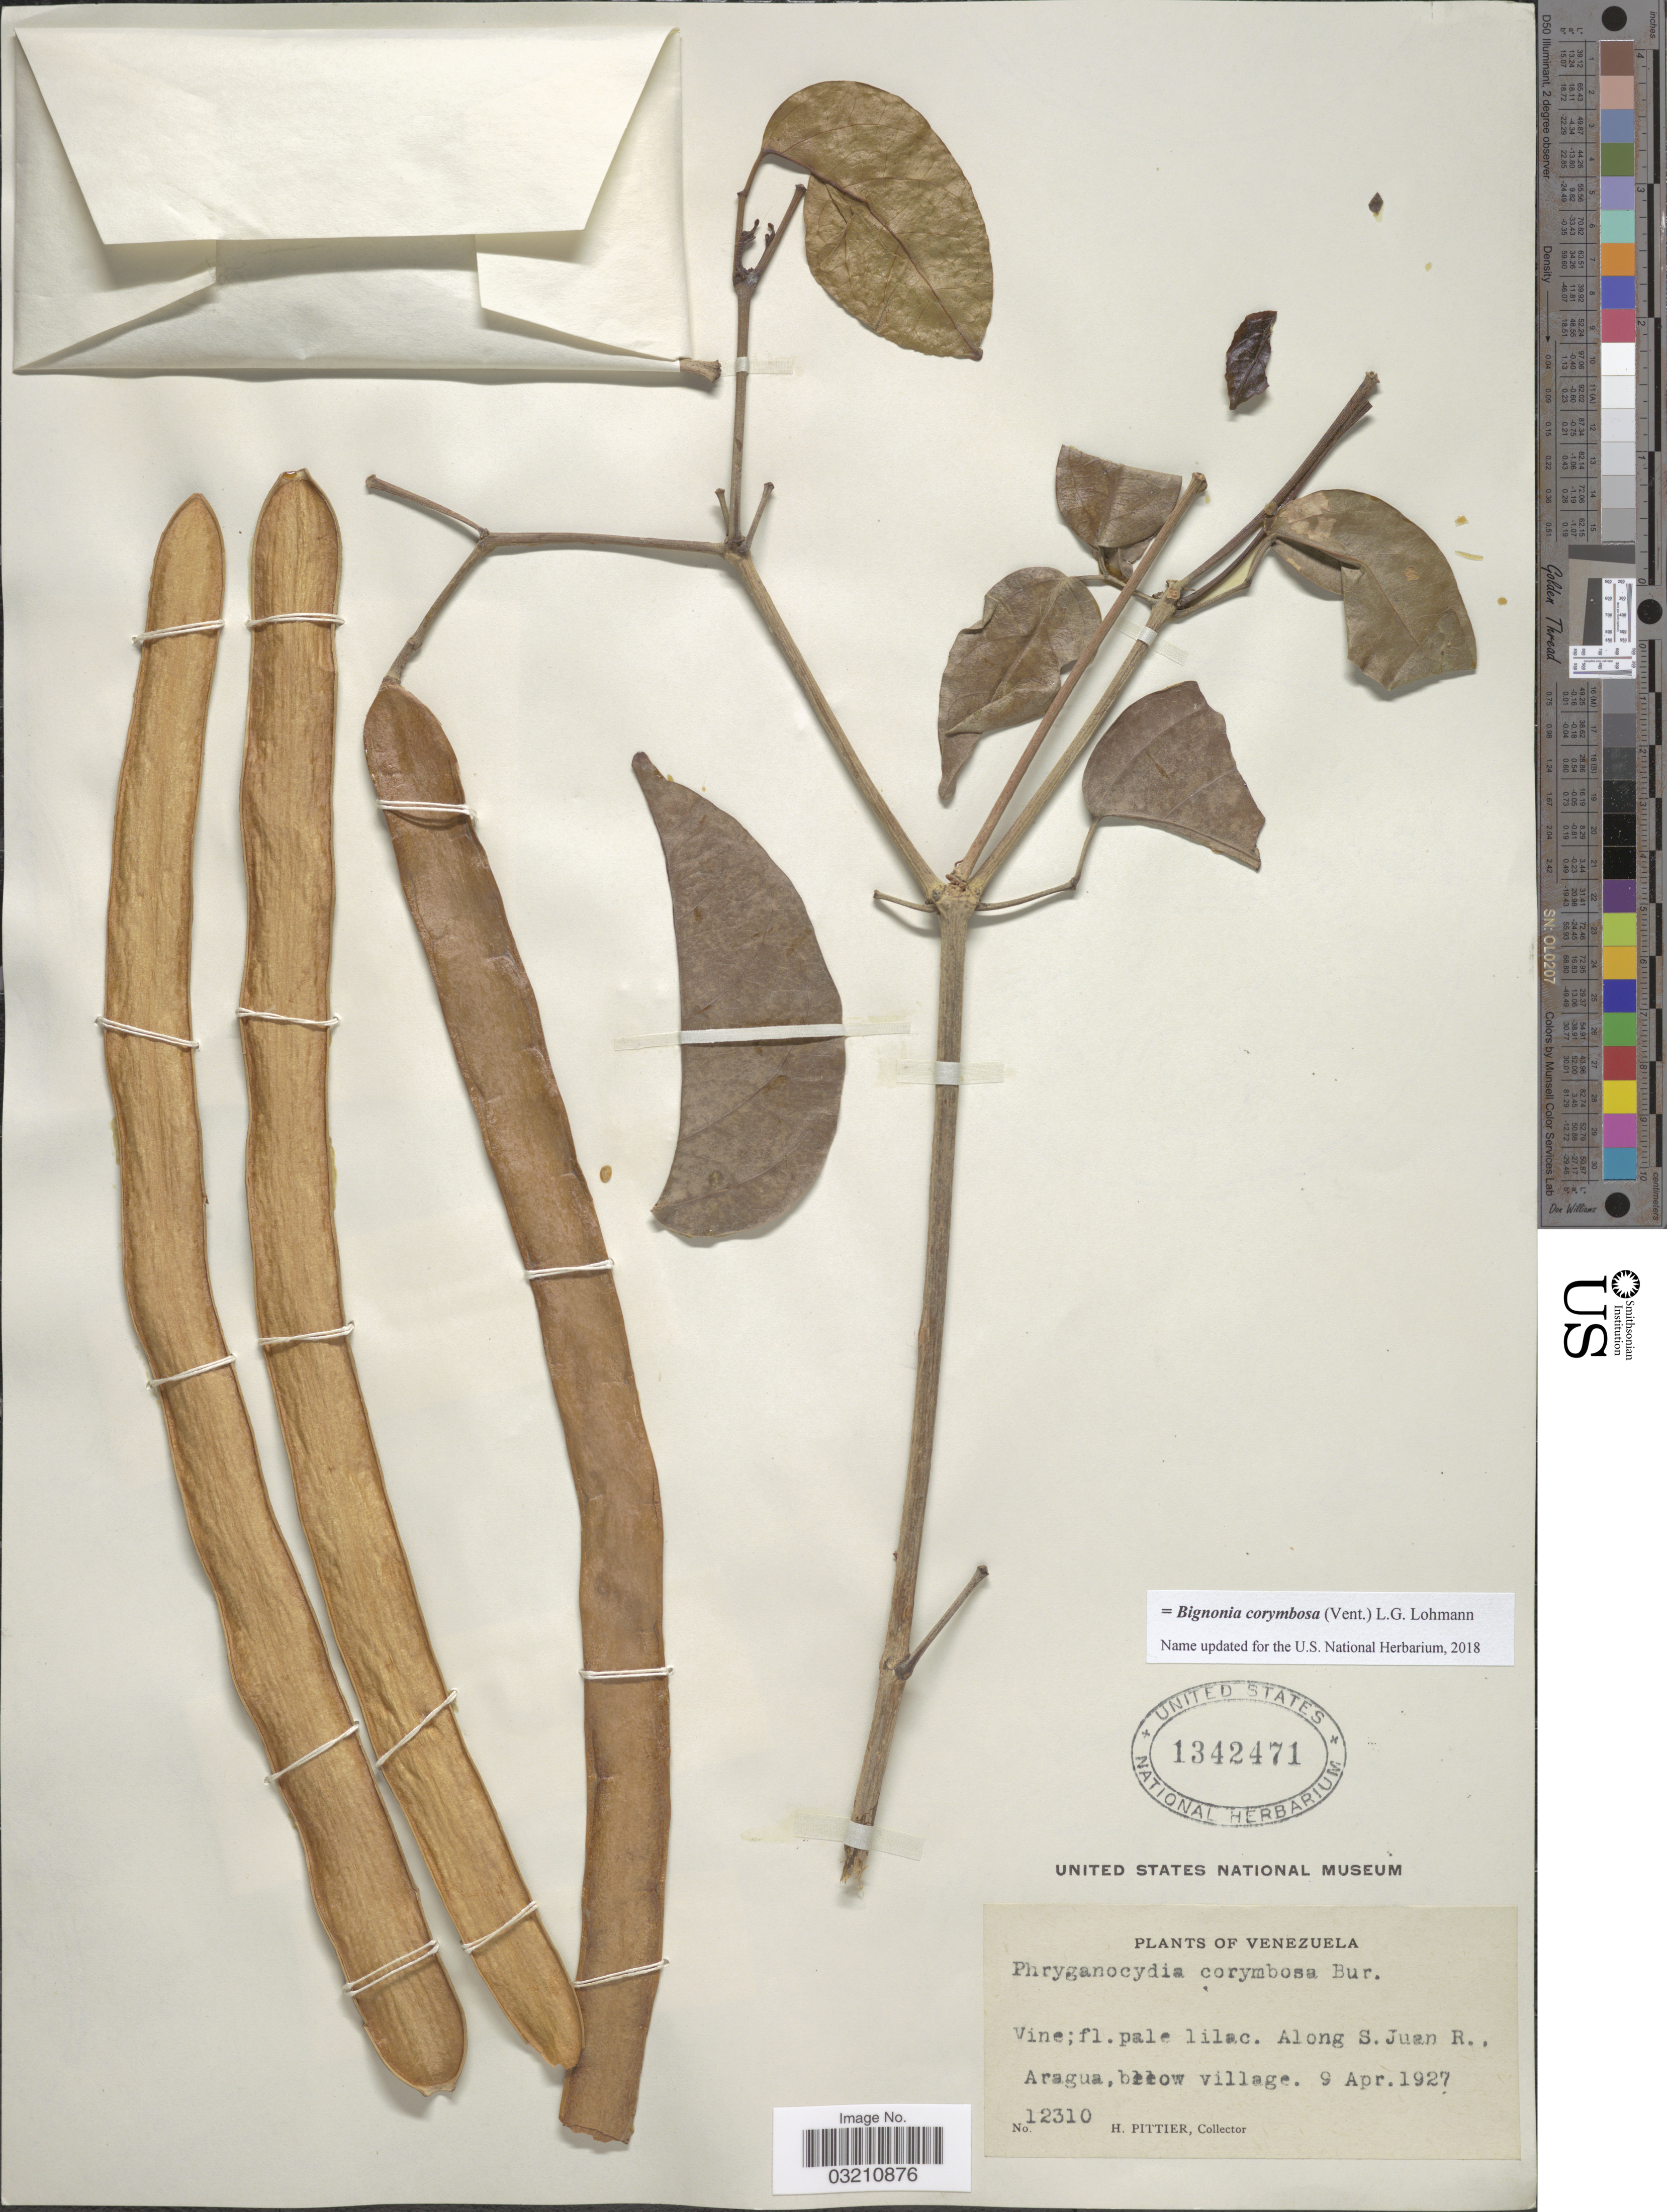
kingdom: Plantae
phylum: Tracheophyta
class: Magnoliopsida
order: Lamiales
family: Bignoniaceae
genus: Bignonia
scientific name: Bignonia corymbosa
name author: (Vent.) L.G. Lohmann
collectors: H. F. Pittier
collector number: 12310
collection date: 1927-04-09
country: Venezuela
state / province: Aragua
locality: Along S. Juan R. Below village.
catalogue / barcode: US 1342471